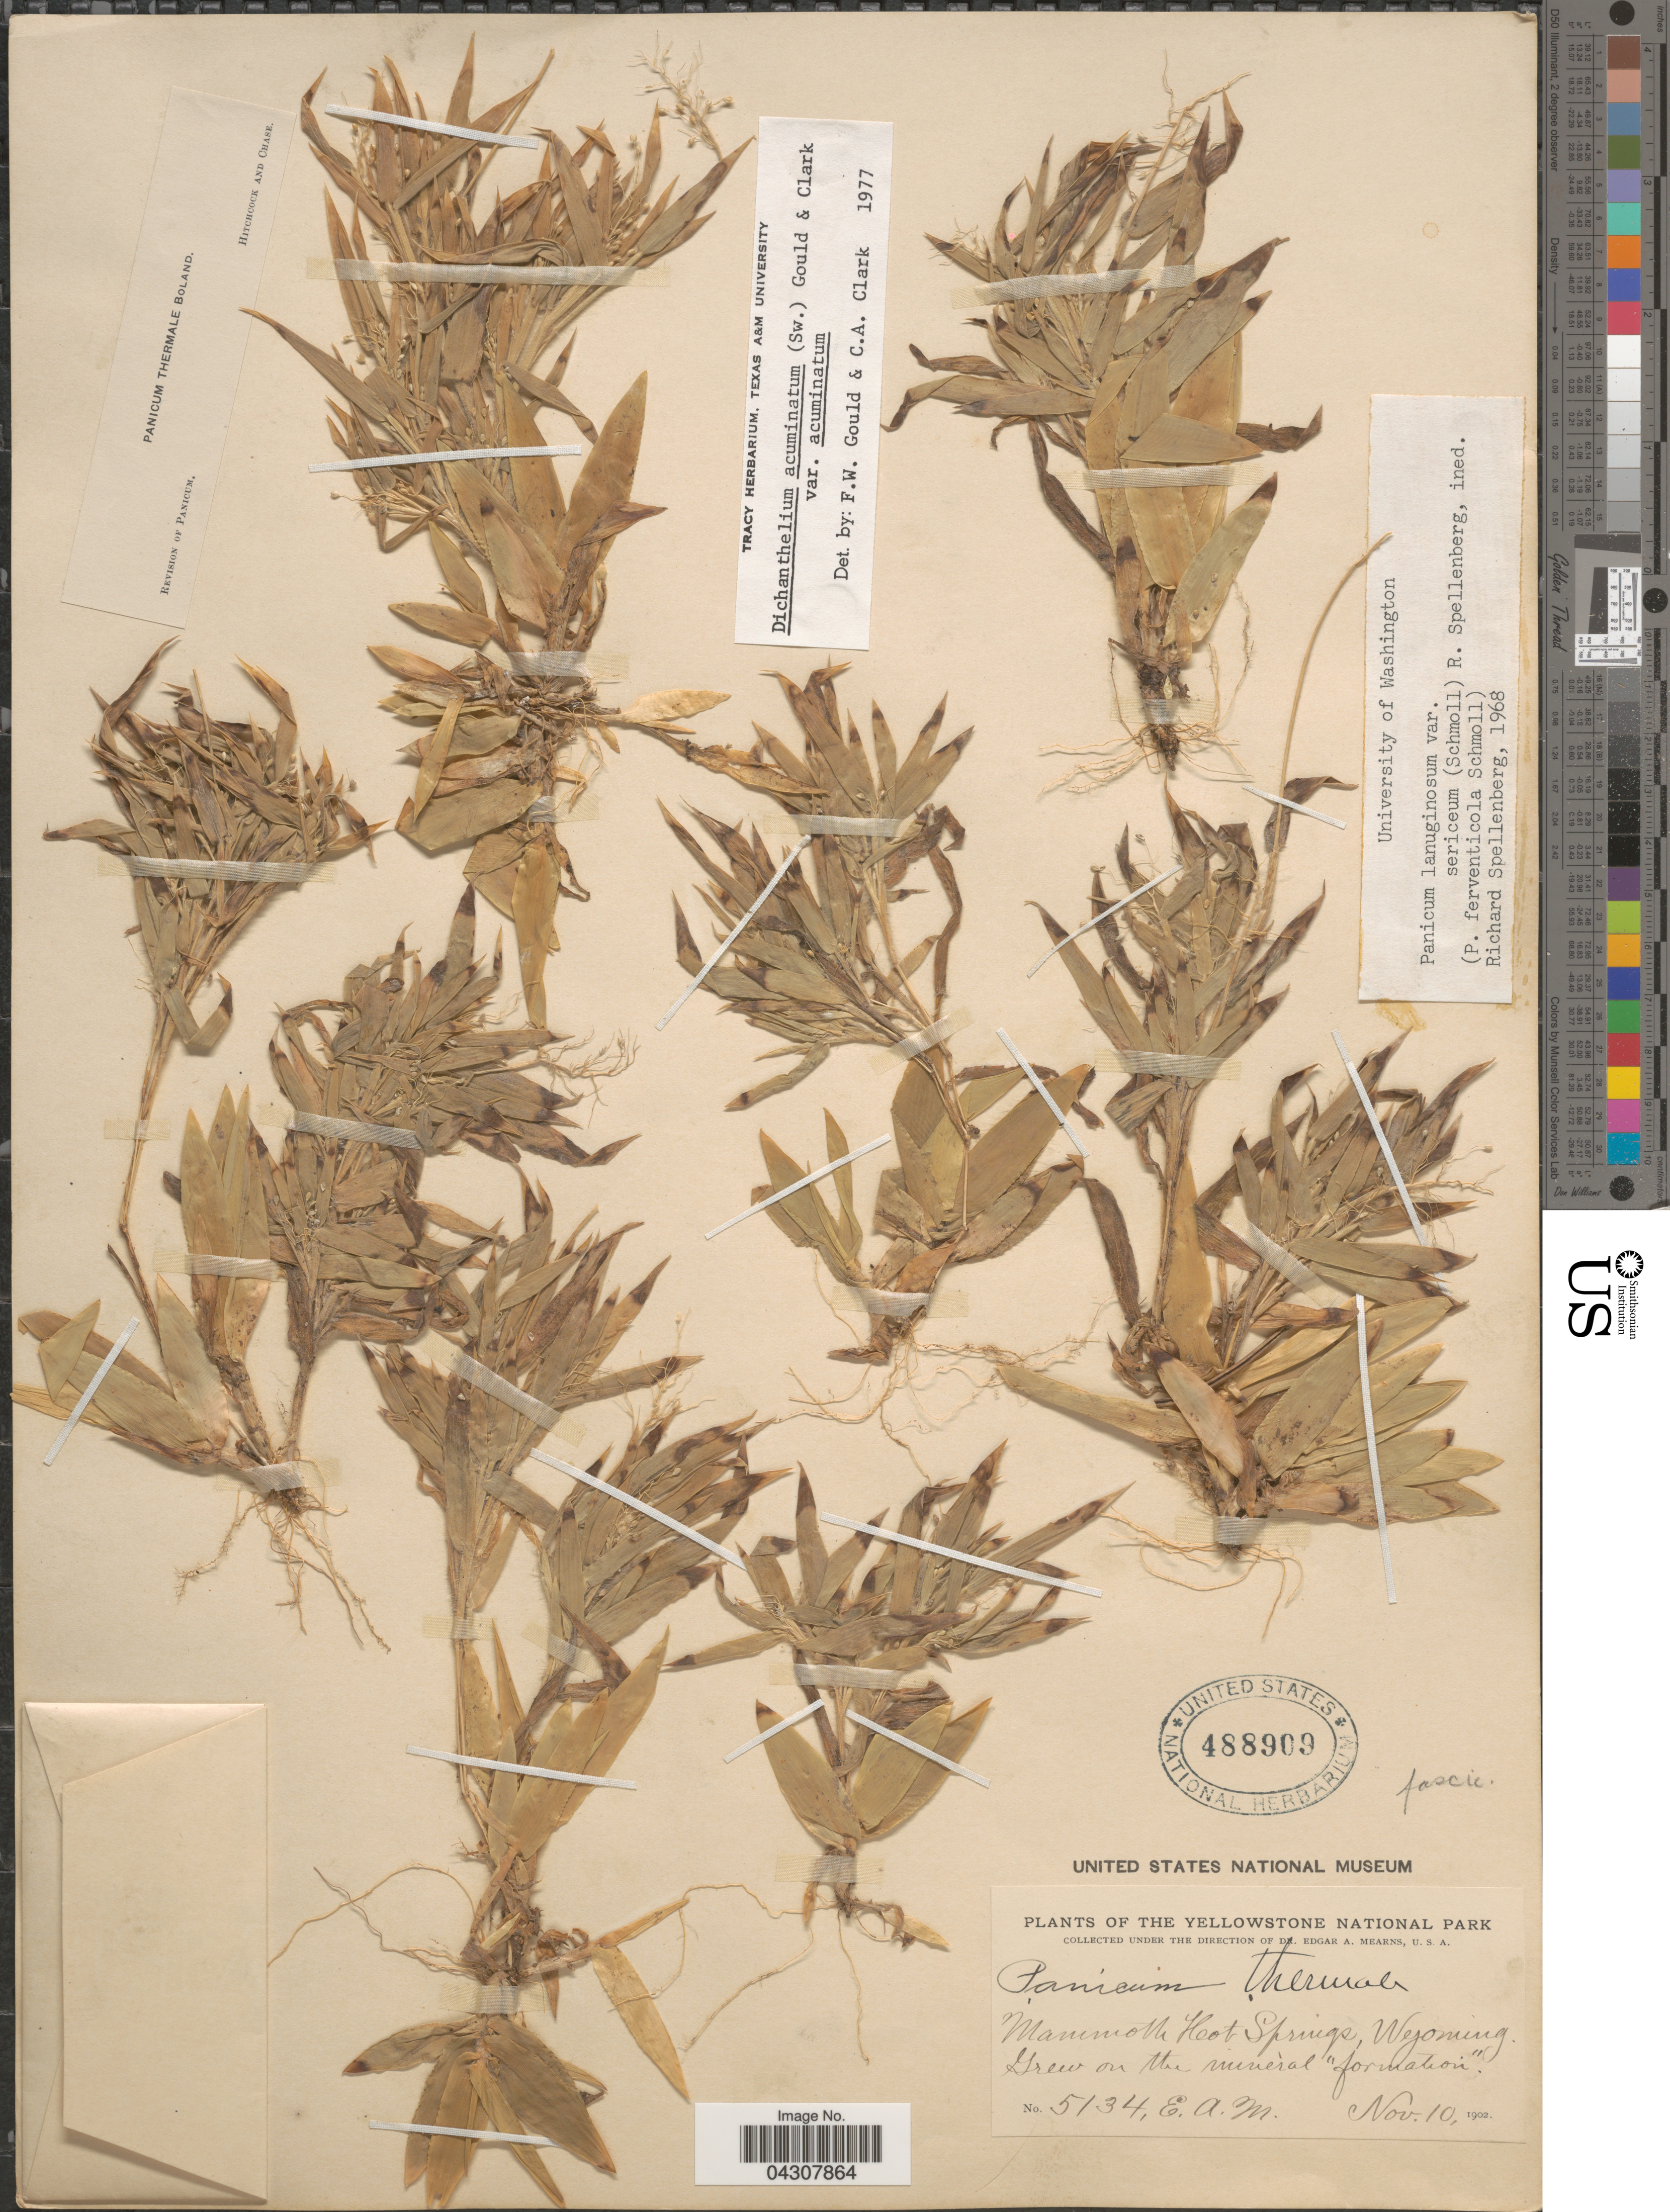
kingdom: Plantae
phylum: Tracheophyta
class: Liliopsida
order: Poales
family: Poaceae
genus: Dichanthelium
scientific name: Dichanthelium acuminatum var. acuminatum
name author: (Sw.) Gould & C.A. Clark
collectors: E. A. Mearns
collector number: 5134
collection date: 1902-11-10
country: United States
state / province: Wyoming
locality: The Yellowstone National Park. Mammoth Hot Springs.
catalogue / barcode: US 488909